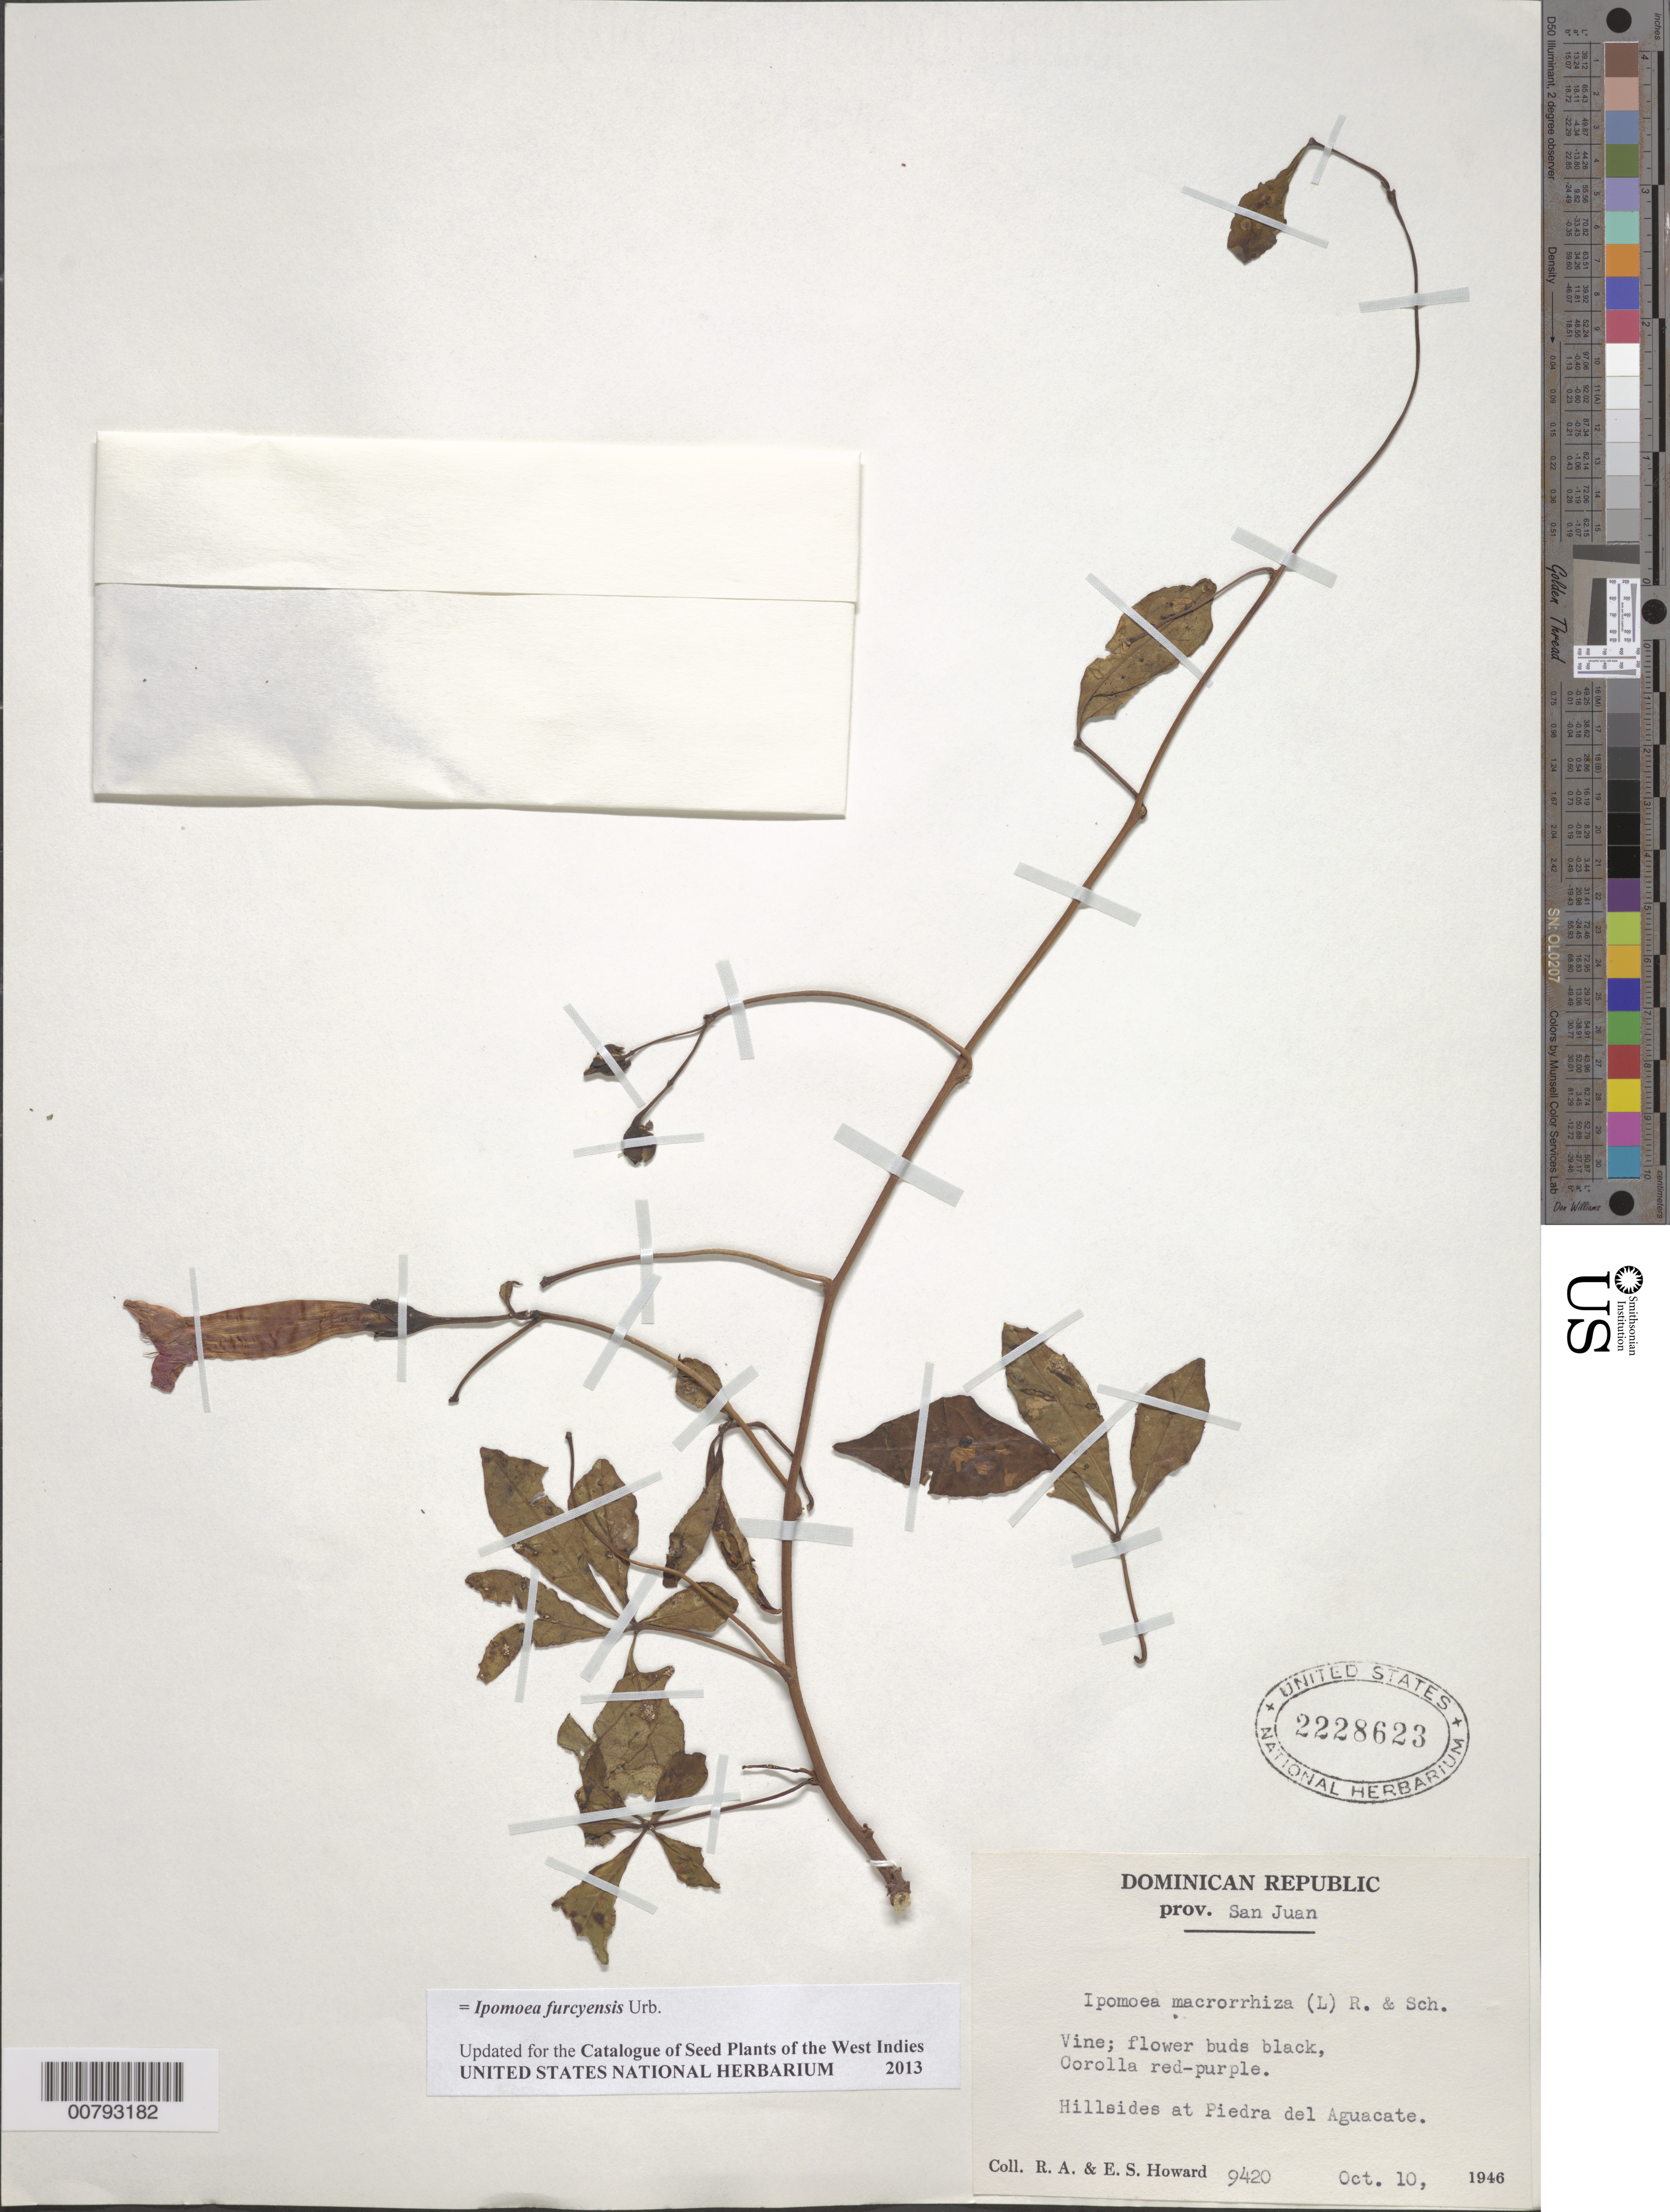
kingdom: Plantae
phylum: Tracheophyta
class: Magnoliopsida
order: Solanales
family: Convolvulaceae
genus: Ipomoea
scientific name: Ipomoea furcyensis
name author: Urb.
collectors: R. A. Howard & E. S. Howard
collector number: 9420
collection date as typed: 10 Oct 1946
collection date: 1946-10-10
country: Dominican Republic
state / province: San Juan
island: Hispaniola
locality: At Piedra del Aguacate.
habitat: Hillsides.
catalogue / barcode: US 2228623